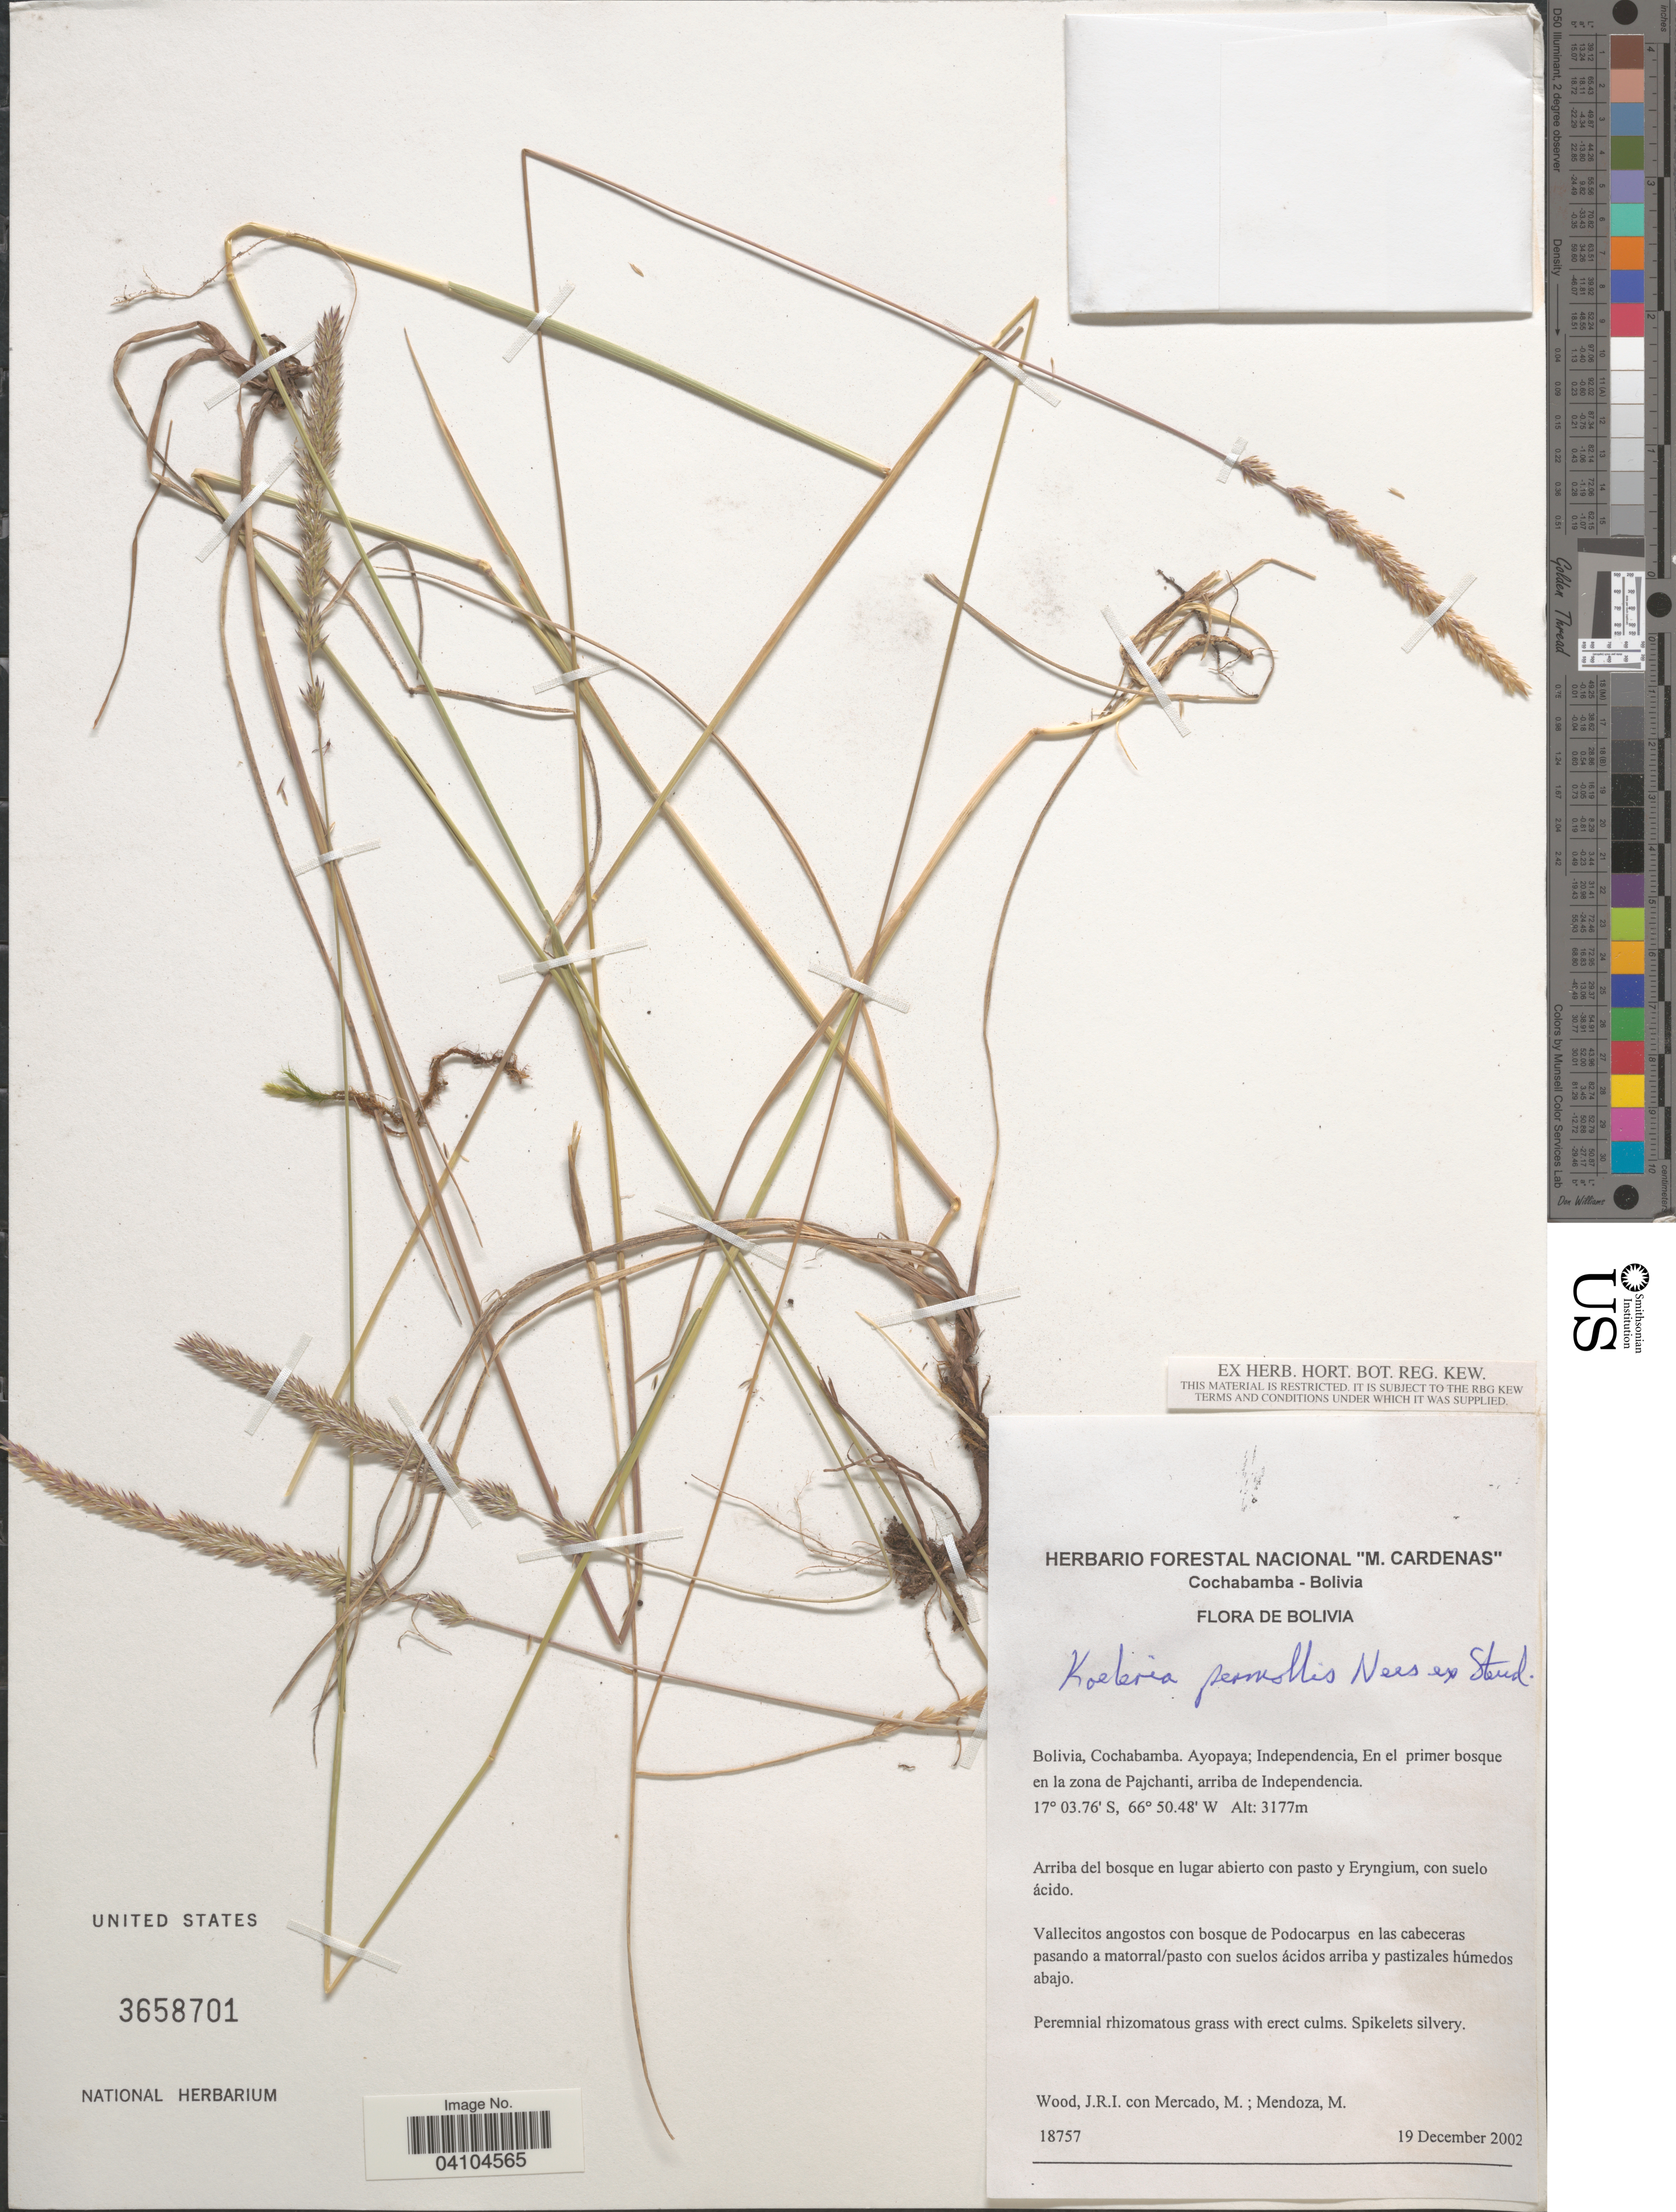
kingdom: Plantae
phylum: Tracheophyta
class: Liliopsida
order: Poales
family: Poaceae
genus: Koeleria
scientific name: Koeleria permollis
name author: Nees ex Steud.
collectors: J. R. I. Wood, M. Mercado & M. Mendoza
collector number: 18757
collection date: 2002-12-19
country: Bolivia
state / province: Cochabamba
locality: Ayopapa; Independencia, En el primer bosque en la zona de Pajchanti, arriba de Independencia. Arriba del bosque en lugar abierto con pasto y Eryngium, con suelo ácido.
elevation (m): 3177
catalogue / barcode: US 3658701